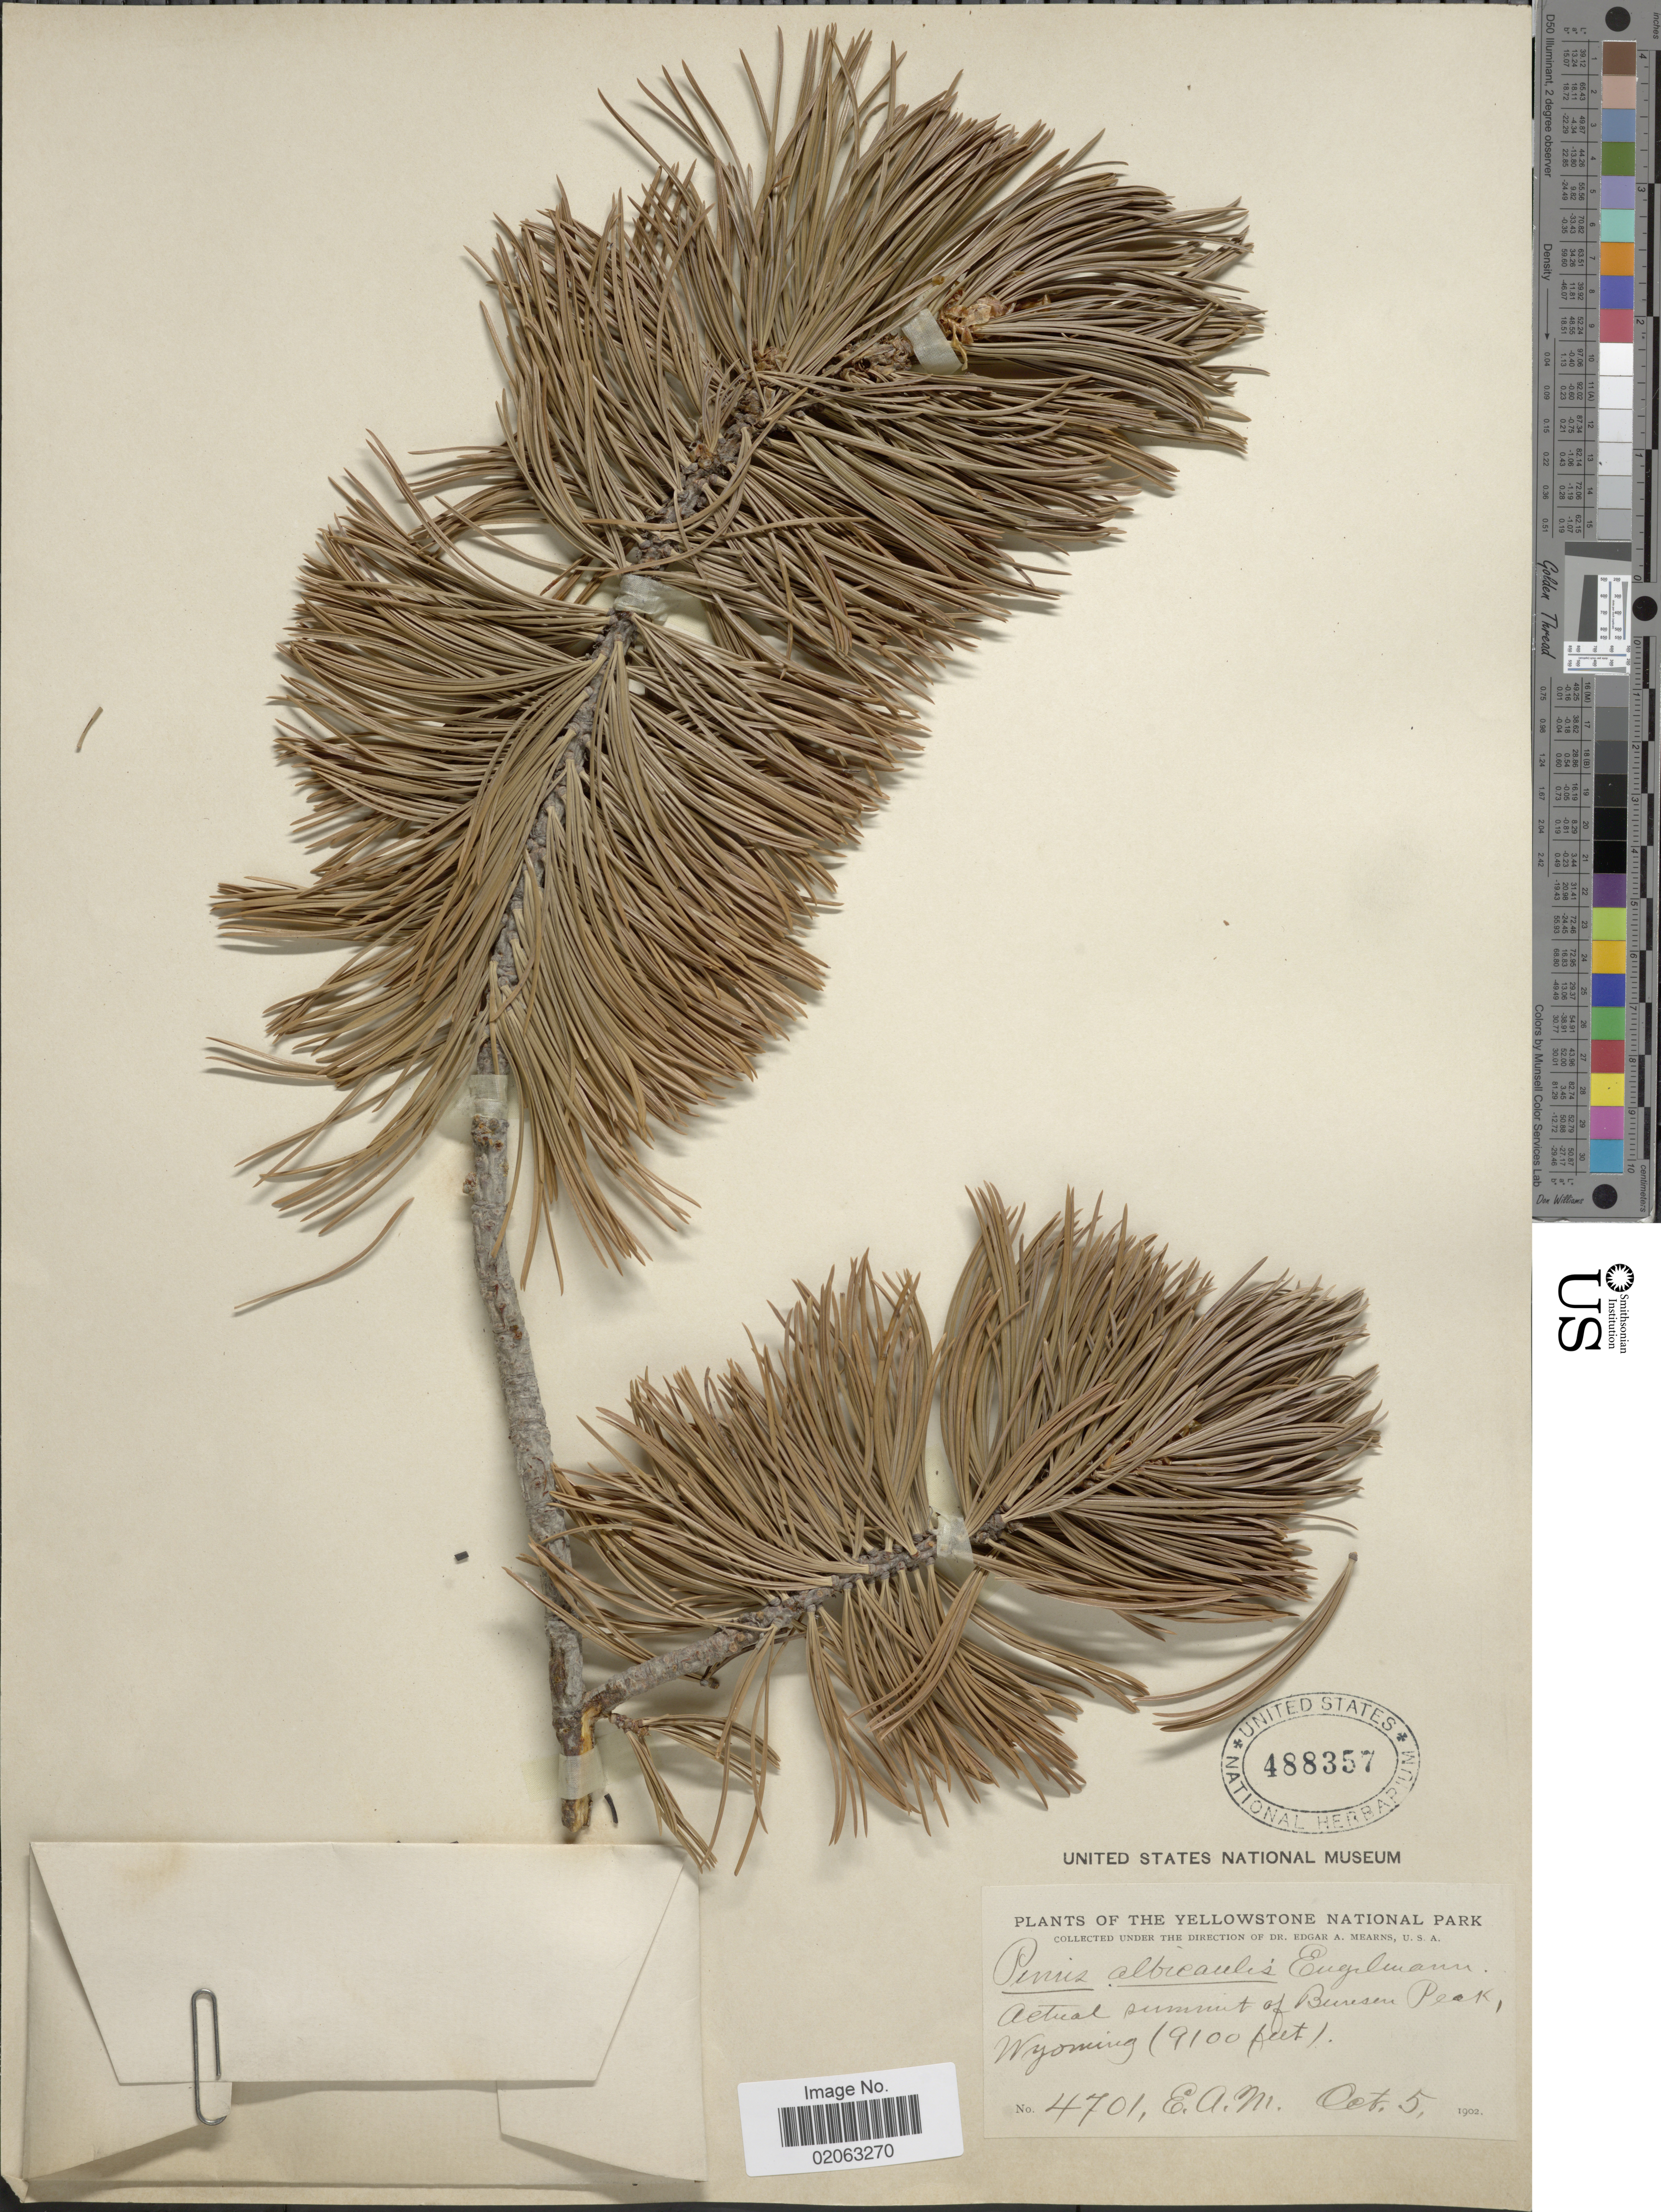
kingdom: Plantae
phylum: Tracheophyta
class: Pinopsida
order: Pinales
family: Pinaceae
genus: Pinus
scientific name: Pinus albicaulis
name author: Engelm.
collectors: E. A. Mearns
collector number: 4701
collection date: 1902-10-05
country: United States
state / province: Wyoming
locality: The Yellowstone National Park, Actual summit of Buresen Peak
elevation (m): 2774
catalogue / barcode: US 488357